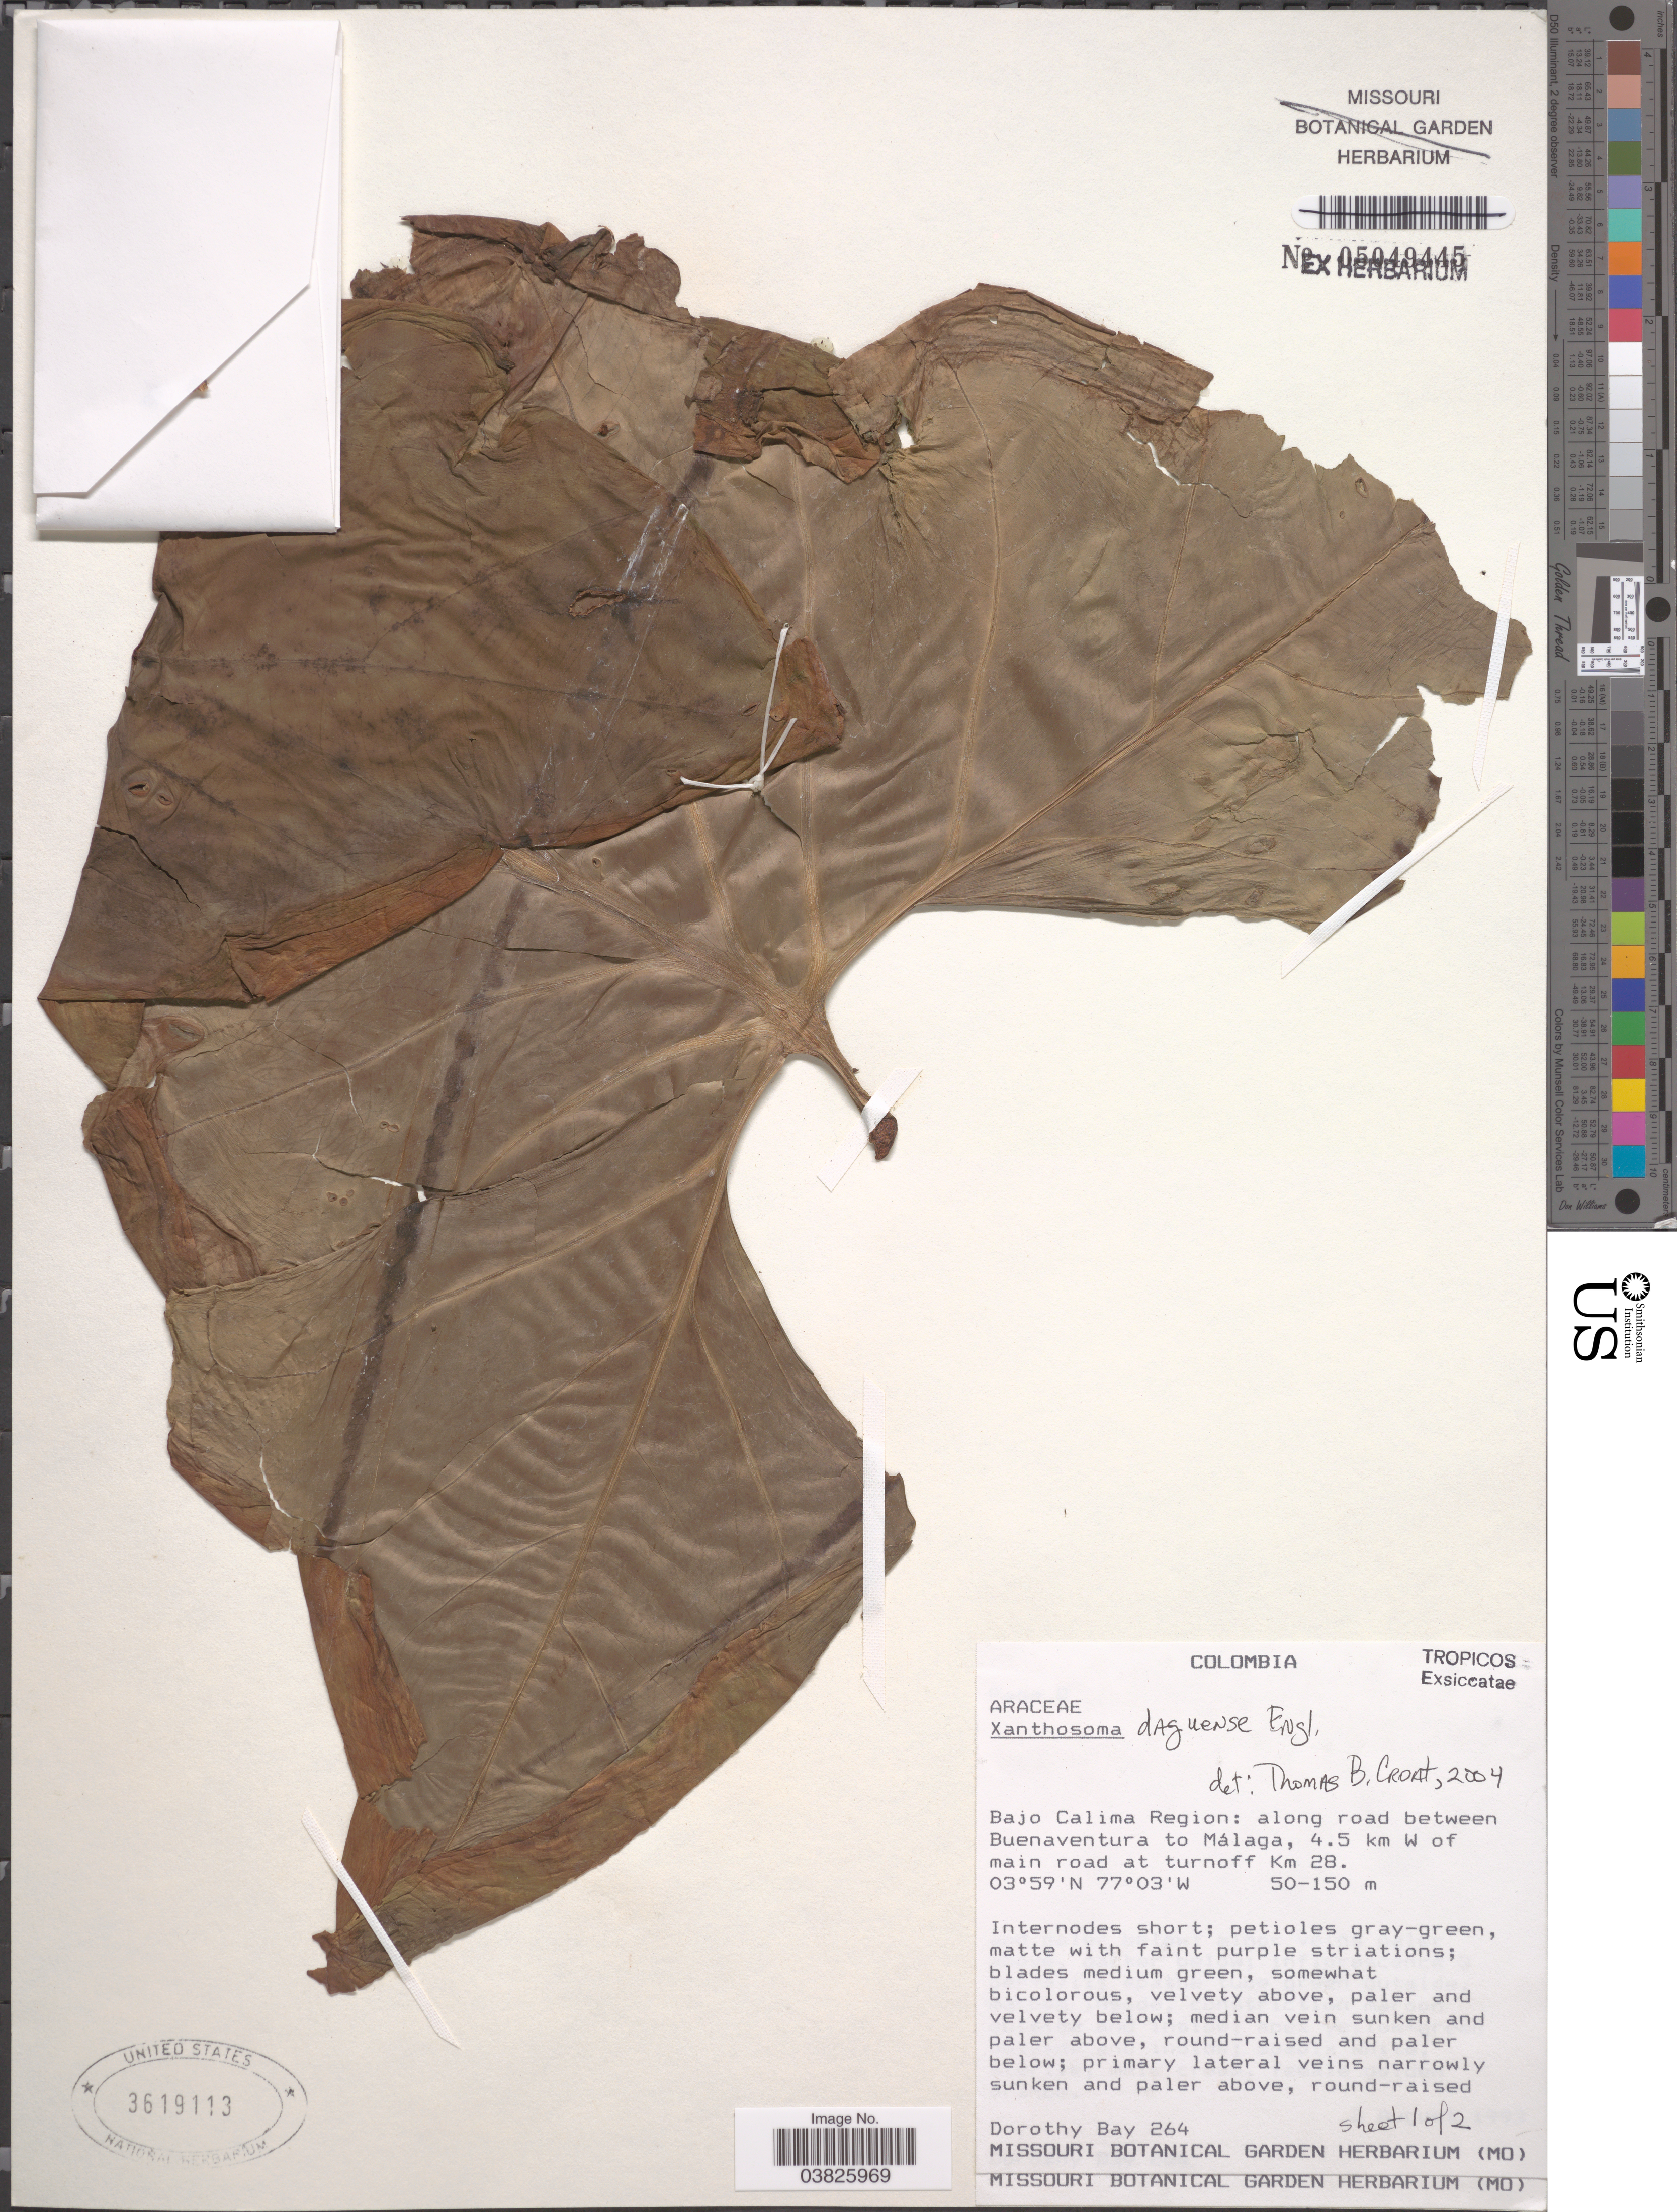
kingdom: Plantae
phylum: Tracheophyta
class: Liliopsida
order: Alismatales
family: Araceae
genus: Xanthosoma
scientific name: Xanthosoma daguense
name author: Engl.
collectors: D. C. Bay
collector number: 264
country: Colombia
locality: Bajo Calima Region: along road between Buenaventura to Málaga, 4.5 km W of main road at turnoff Km 28.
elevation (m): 50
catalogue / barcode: US 3619113